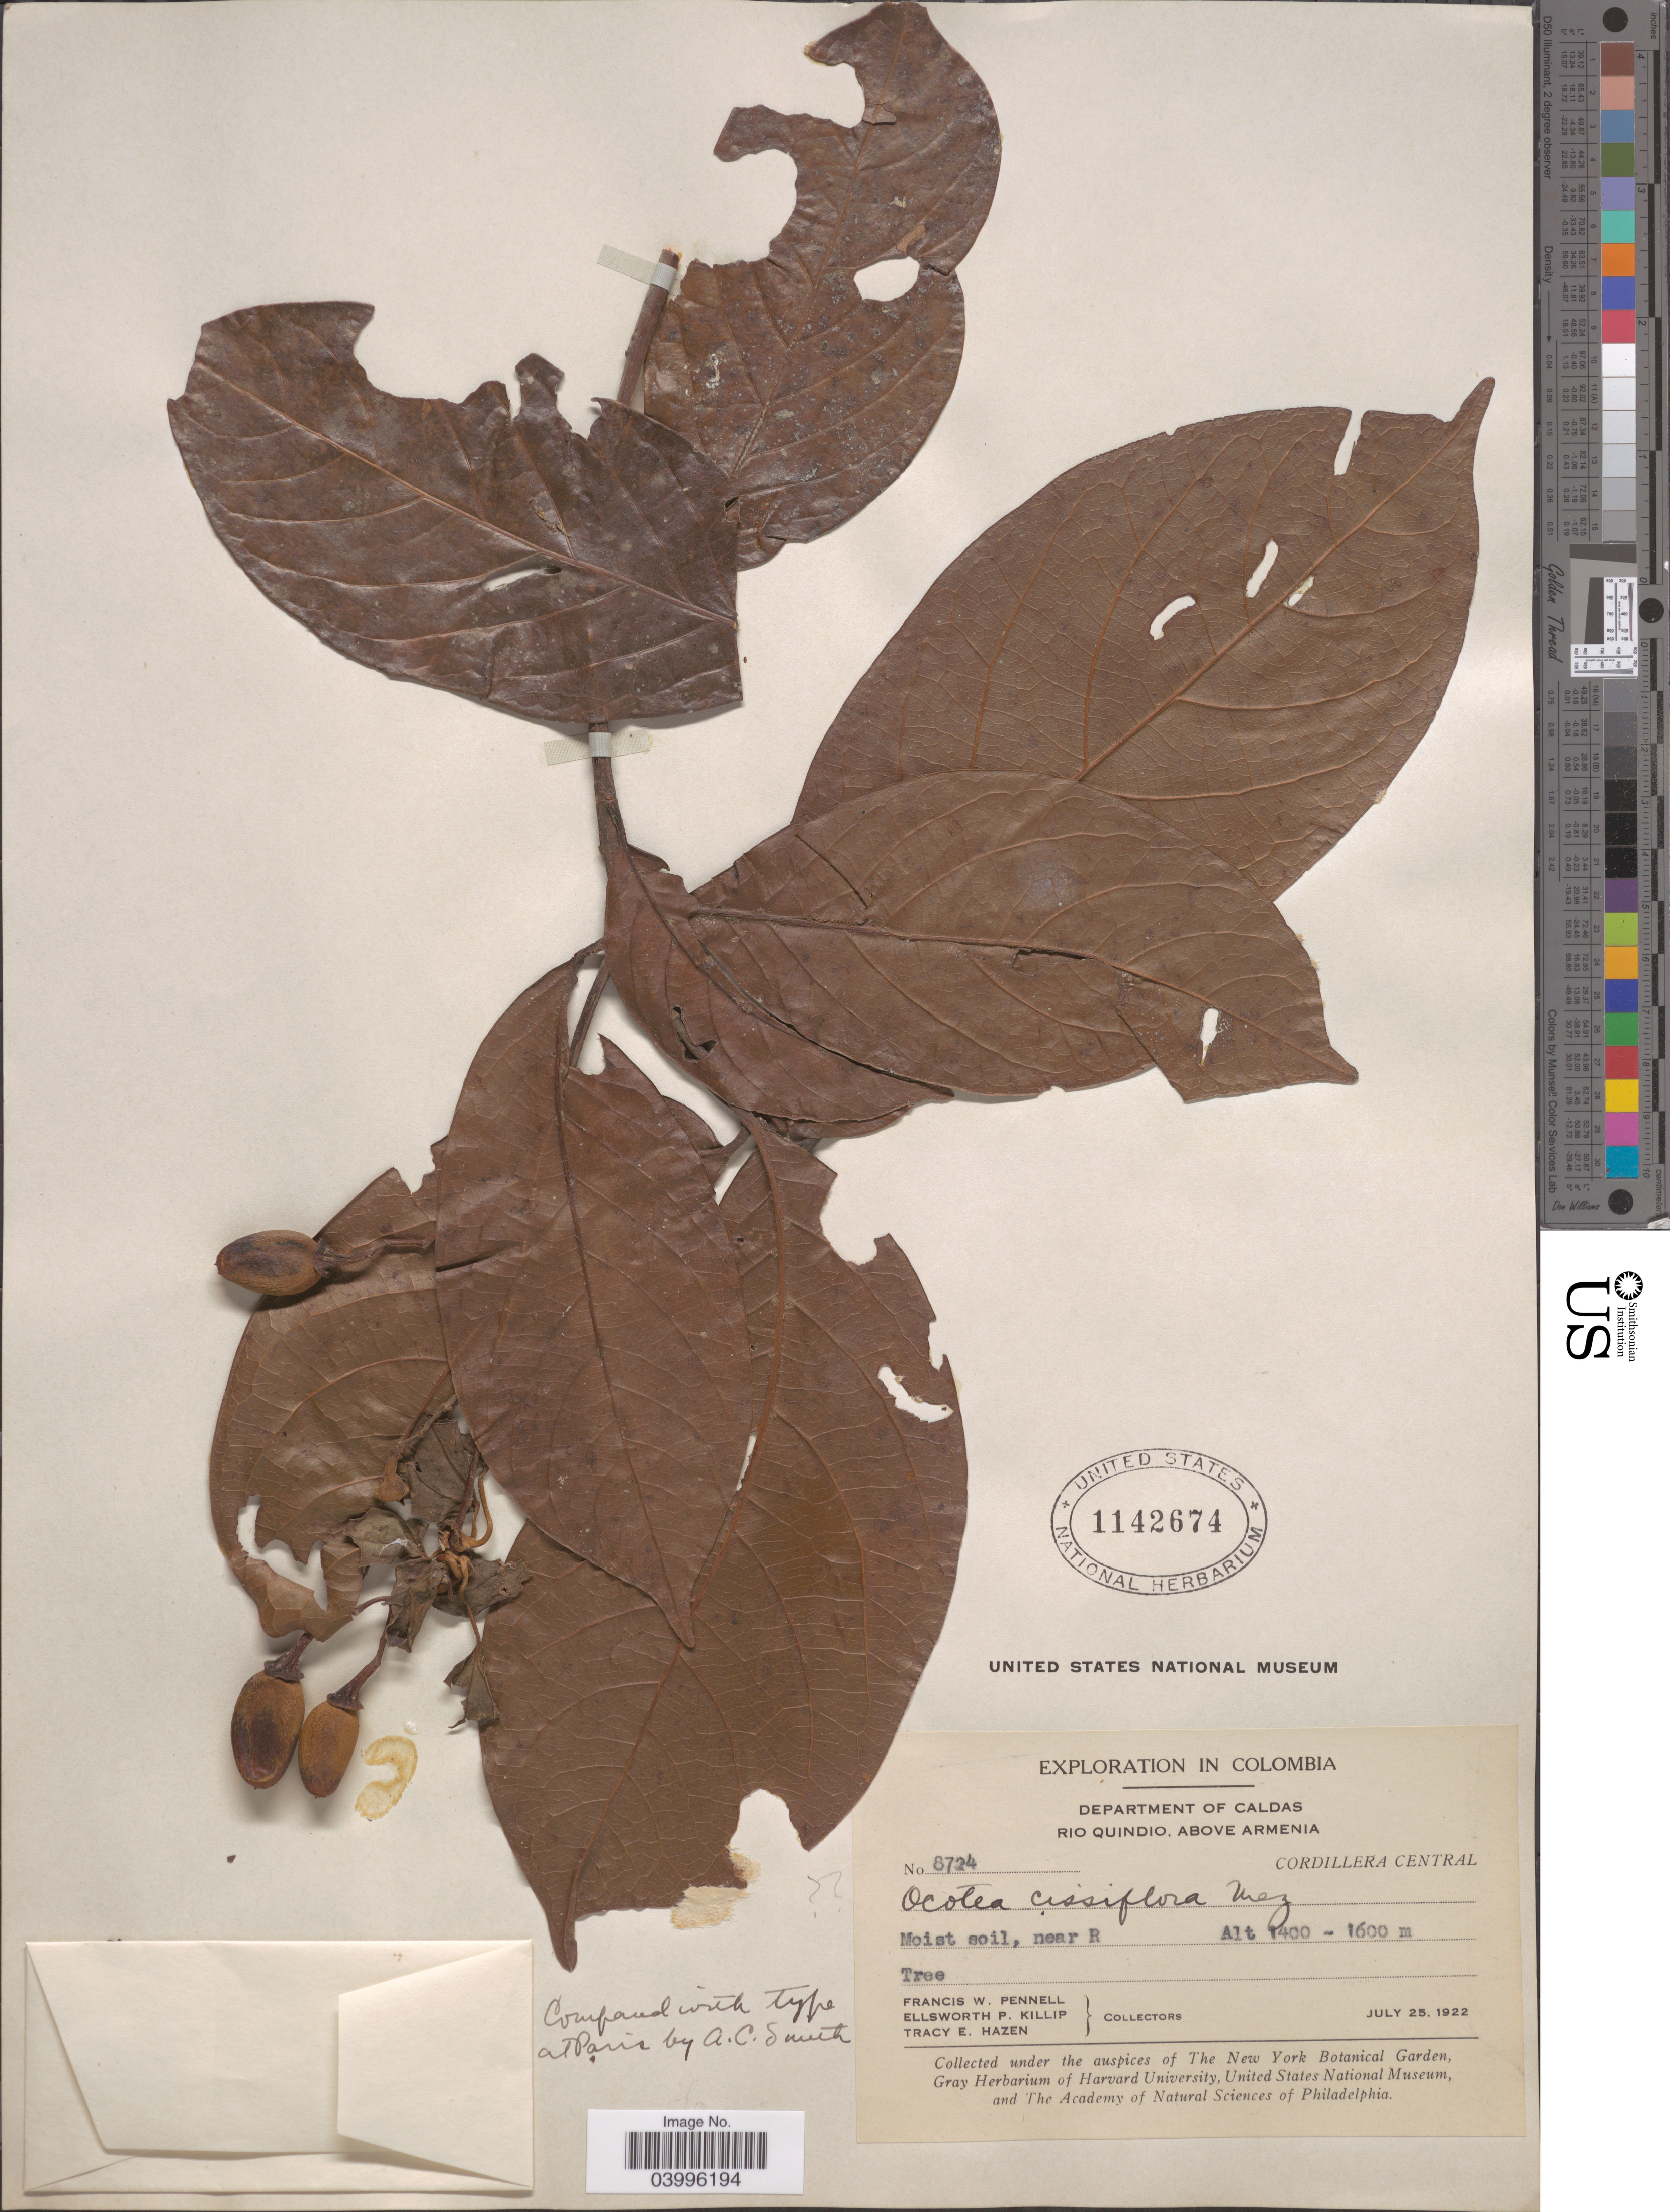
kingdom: Plantae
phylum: Tracheophyta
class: Magnoliopsida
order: Laurales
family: Lauraceae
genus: Ocotea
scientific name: Ocotea cissiflora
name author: Mez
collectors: F. W. Pennell, E. P. Killip & T. E. Hazen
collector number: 8724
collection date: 1922-07-25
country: Colombia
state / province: Caldas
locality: Department of Caldas. Rio Quindio, above Armenia. Cordillera Central.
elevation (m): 1400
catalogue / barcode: US 1142674